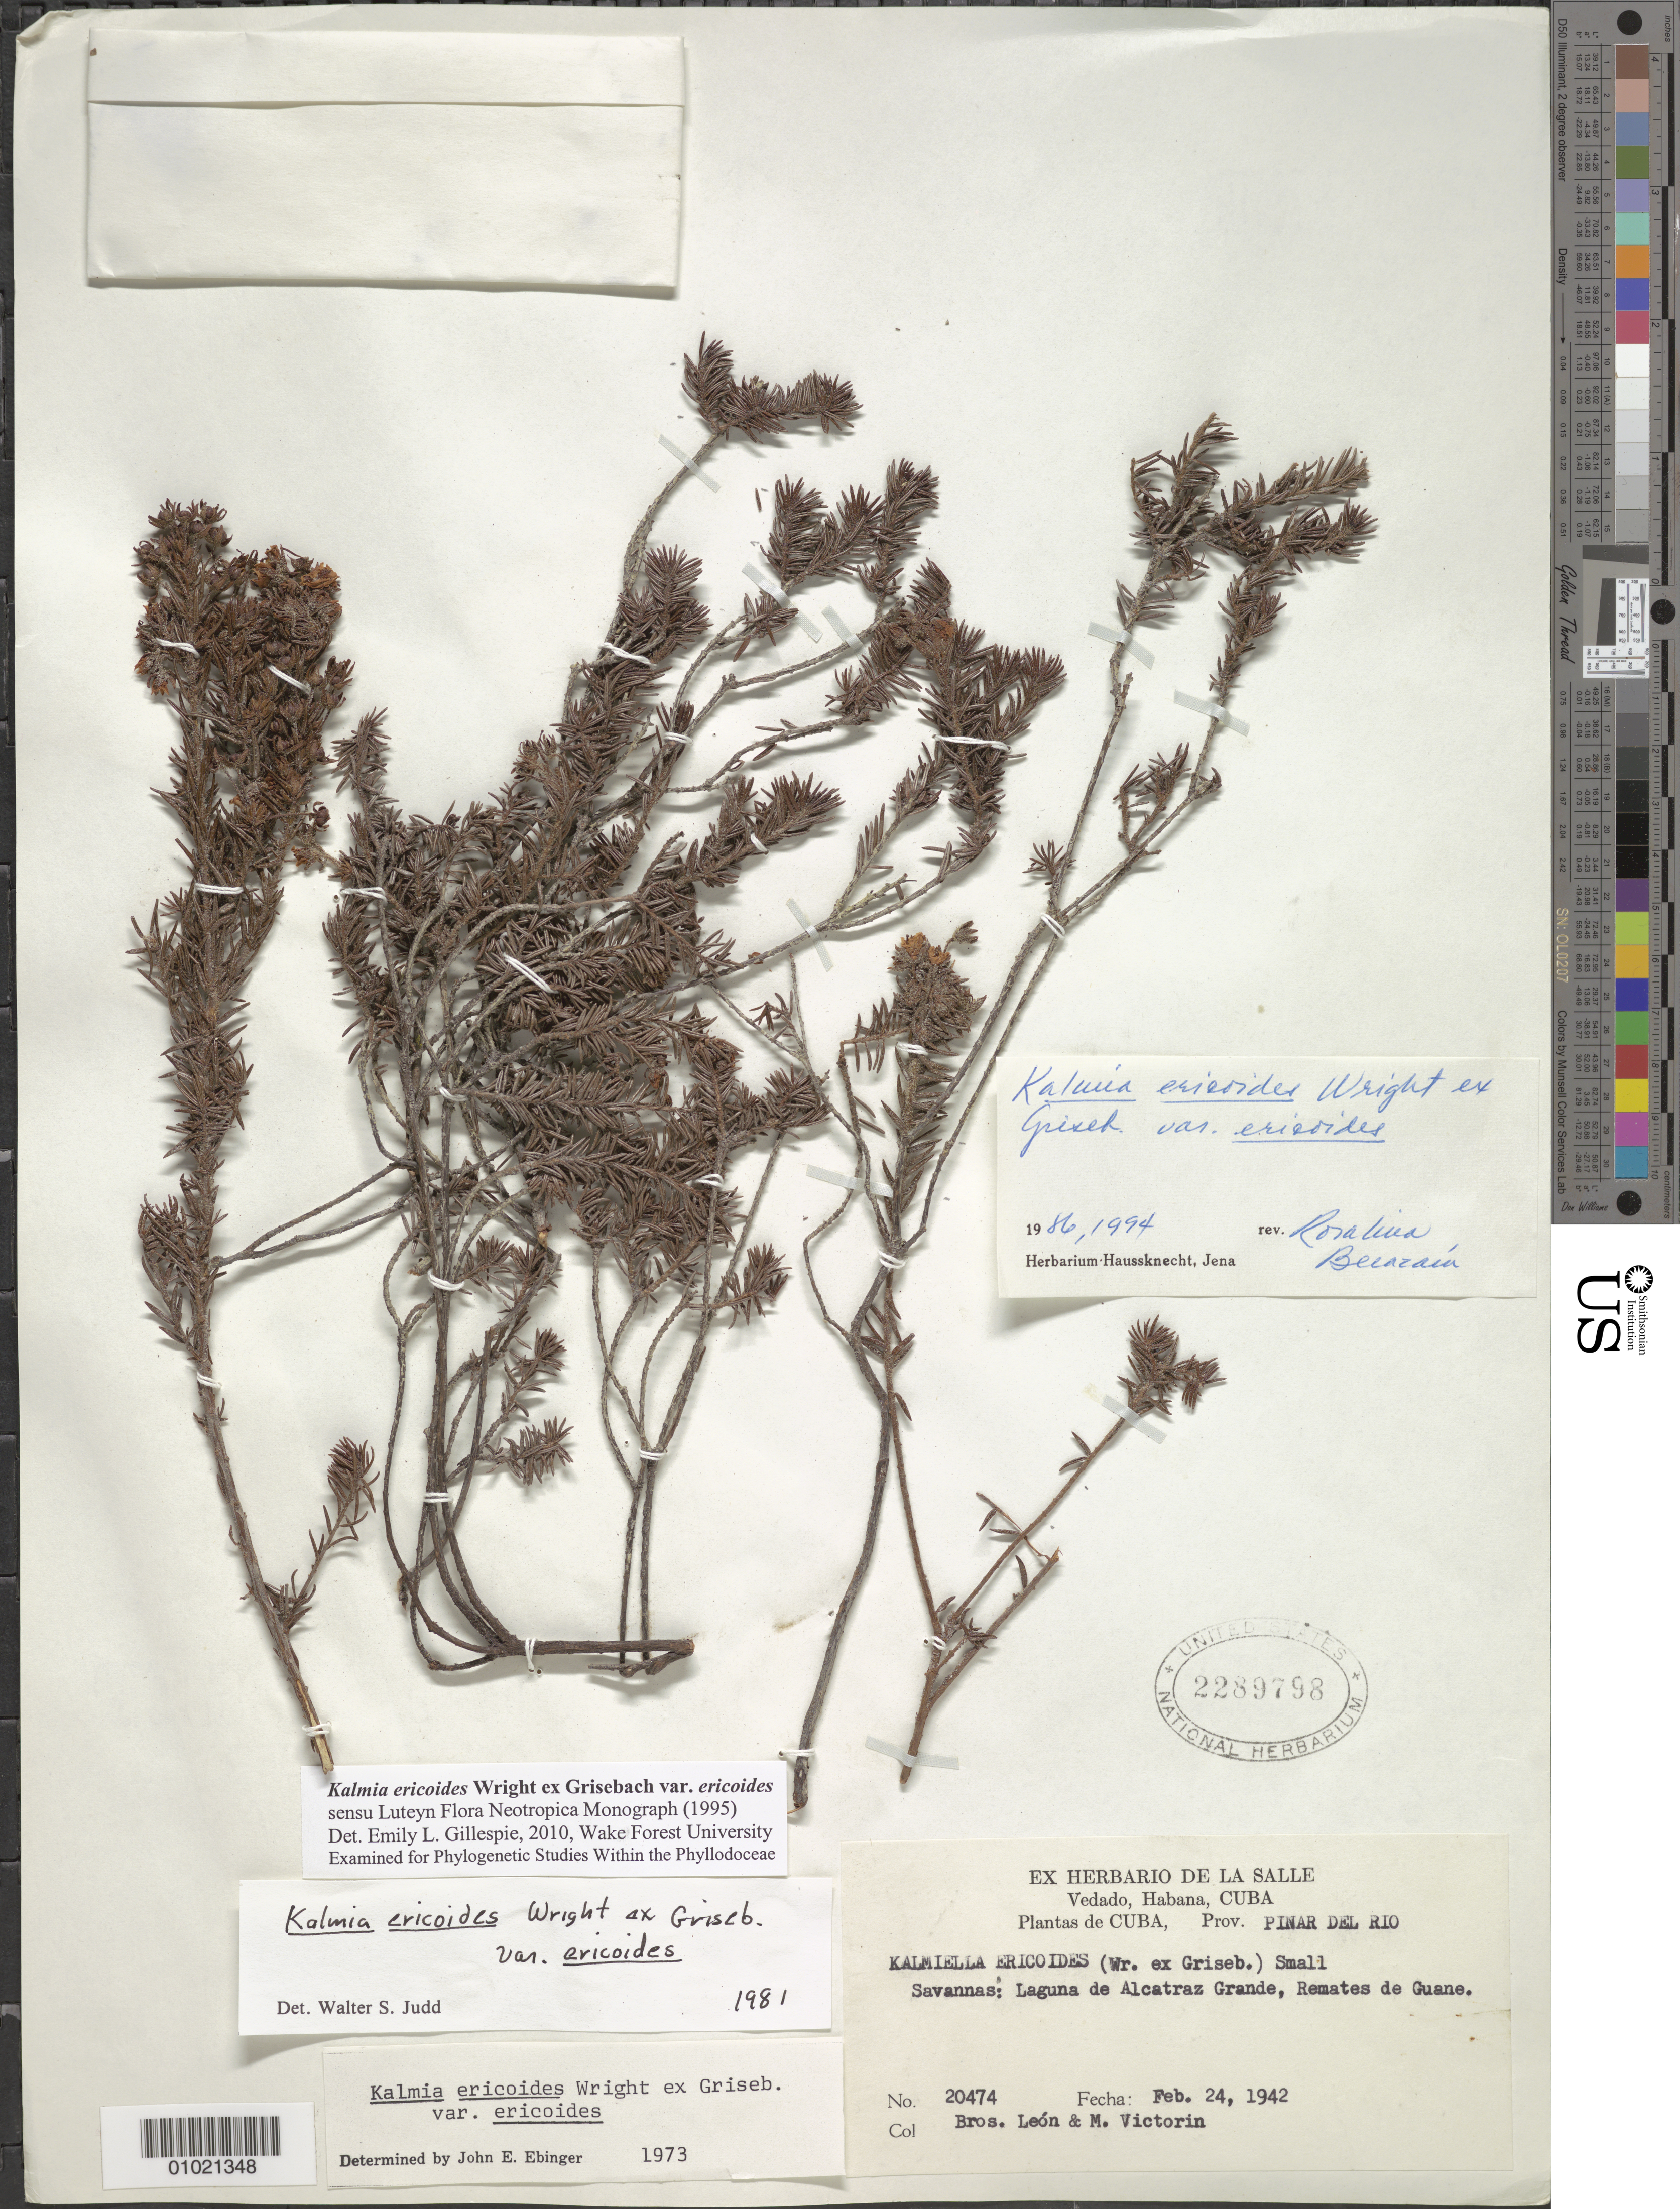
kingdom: Plantae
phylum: Tracheophyta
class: Magnoliopsida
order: Ericales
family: Ericaceae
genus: Kalmia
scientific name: Kalmia ericoides var. ericoides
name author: C. Wright ex Griseb.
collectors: Bro. León & F. Victorin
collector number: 20474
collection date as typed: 24 Feb 1942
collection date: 1942-02-24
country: Cuba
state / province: Pinar del Rio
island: Cuba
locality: Savannas: Laguna de Alcatraz Grande, Remates de Guane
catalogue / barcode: US 2289798